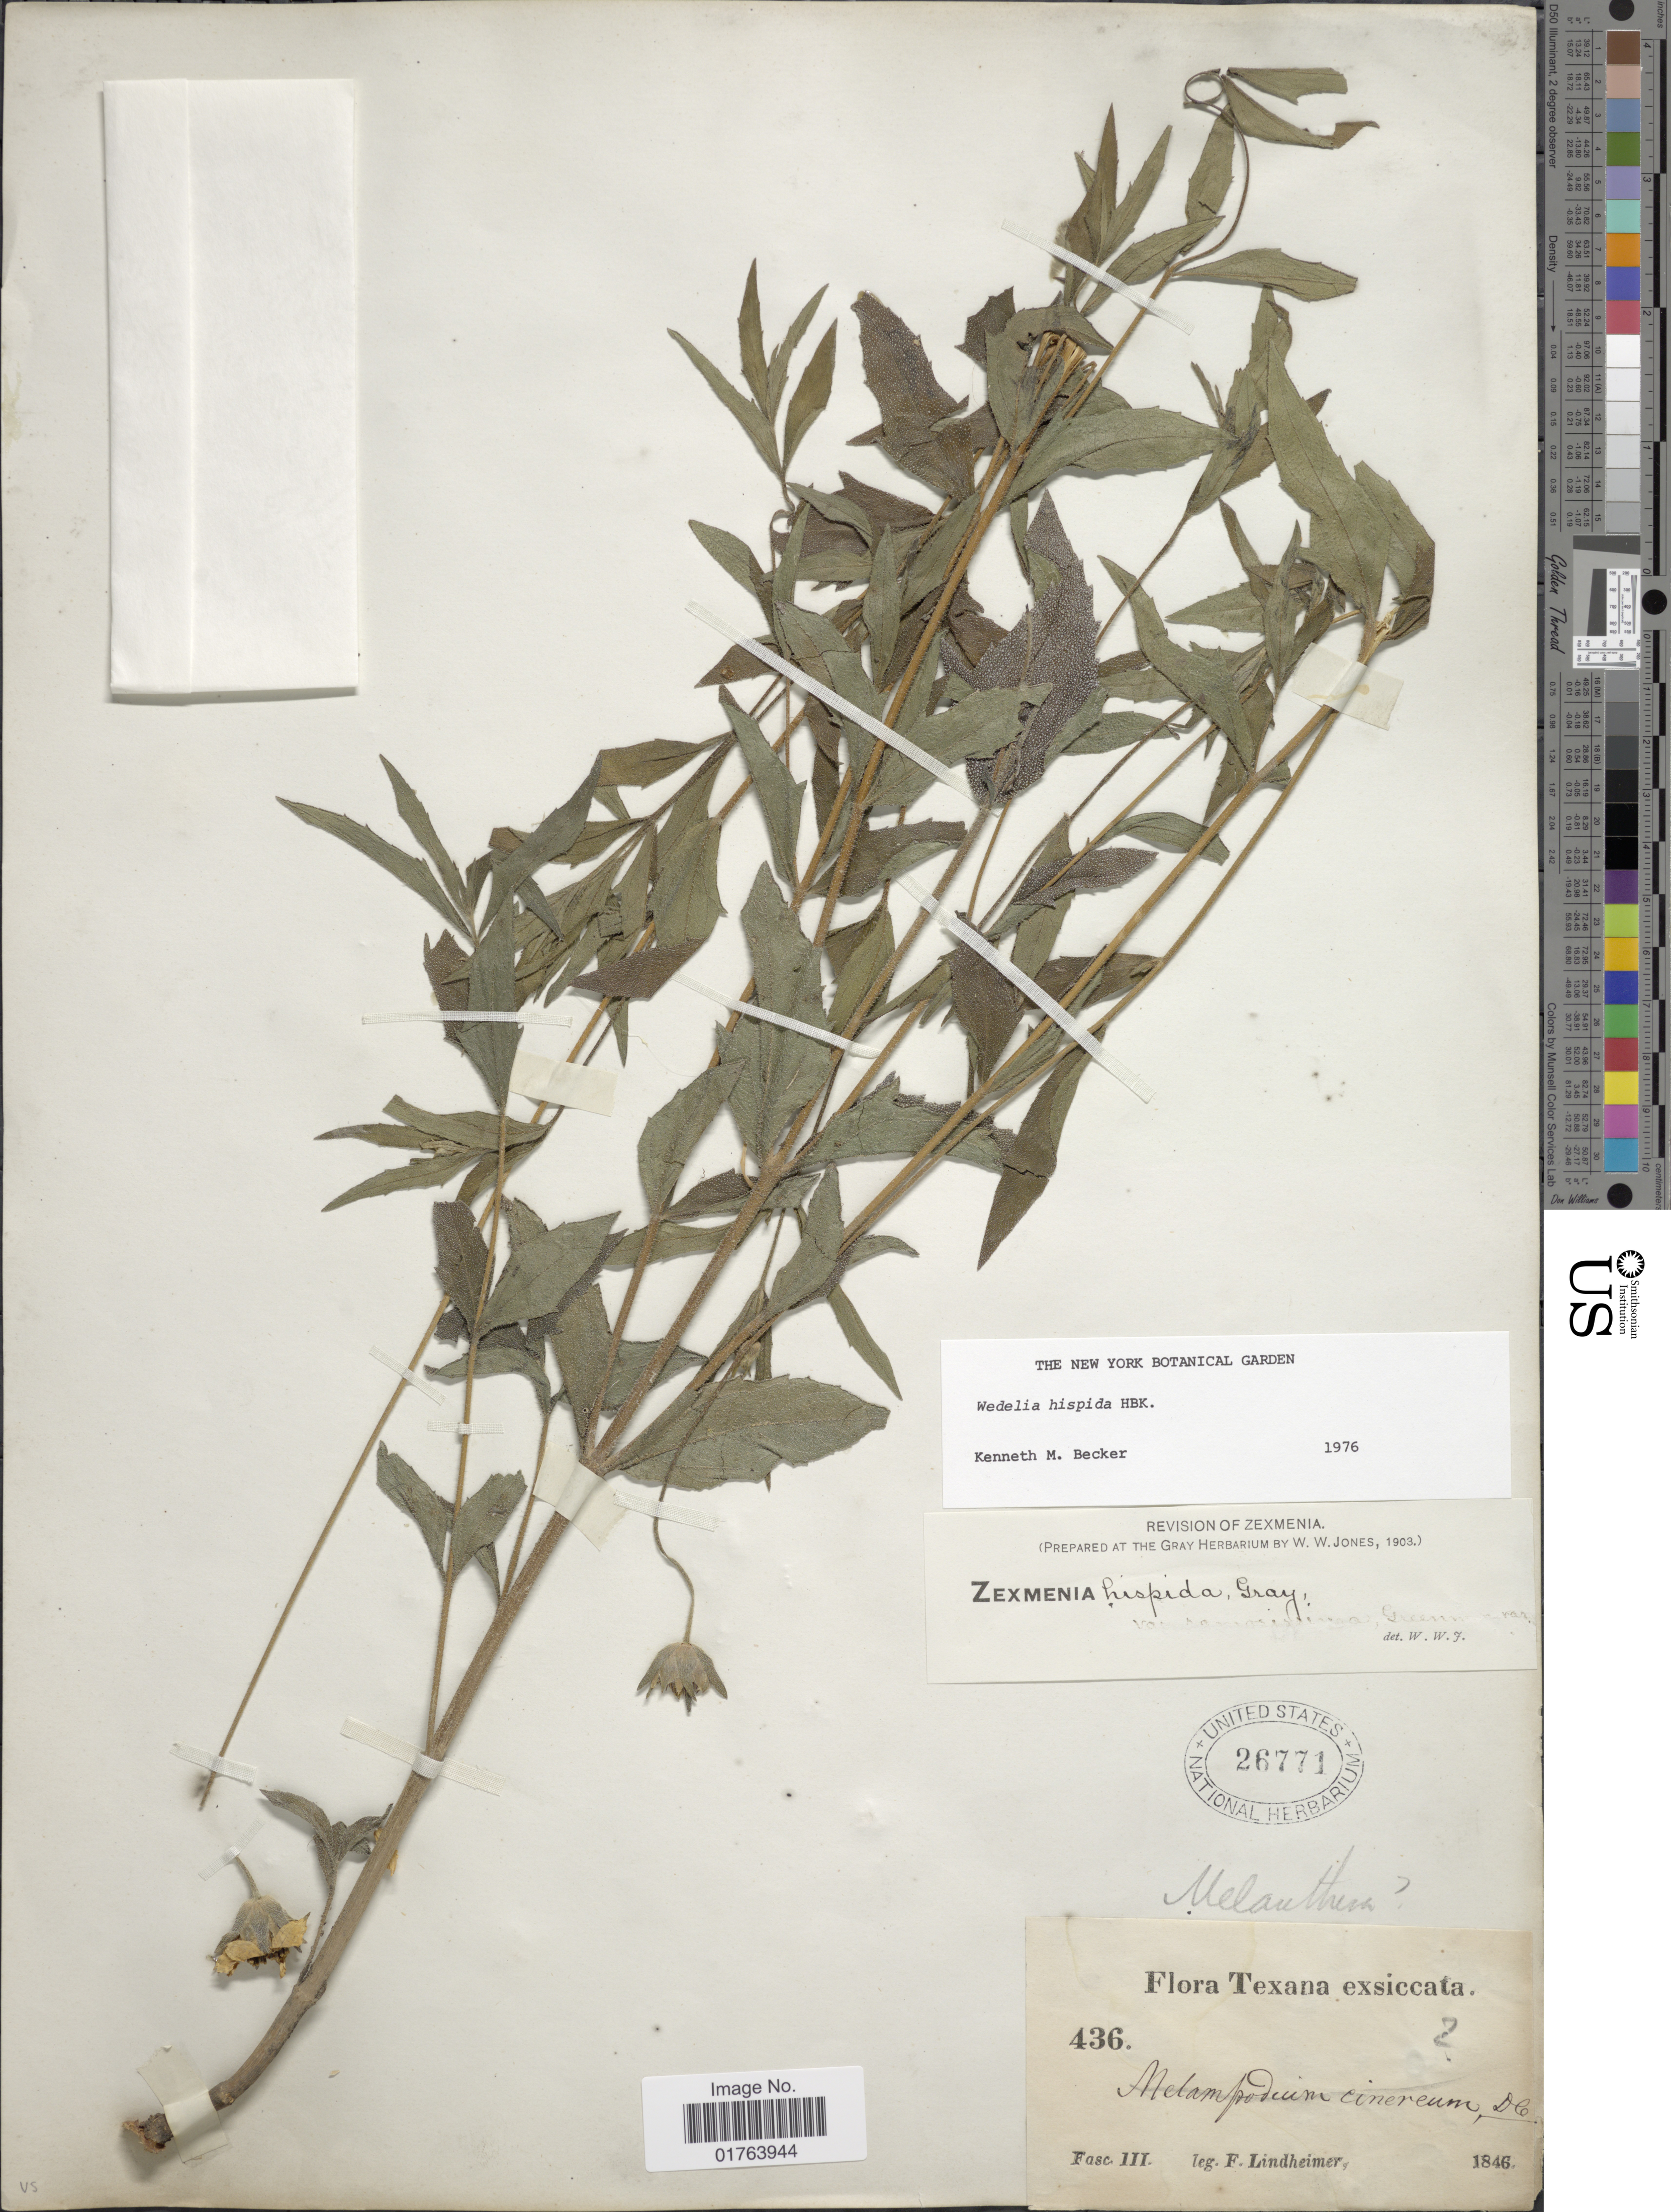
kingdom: Plantae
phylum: Tracheophyta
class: Magnoliopsida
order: Asterales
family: Asteraceae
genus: Wedelia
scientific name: Wedelia acapulcensis var. hispida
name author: (Kunth) Strother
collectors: F. Lindheimer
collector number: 436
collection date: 1846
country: United States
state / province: Texas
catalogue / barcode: US 26771